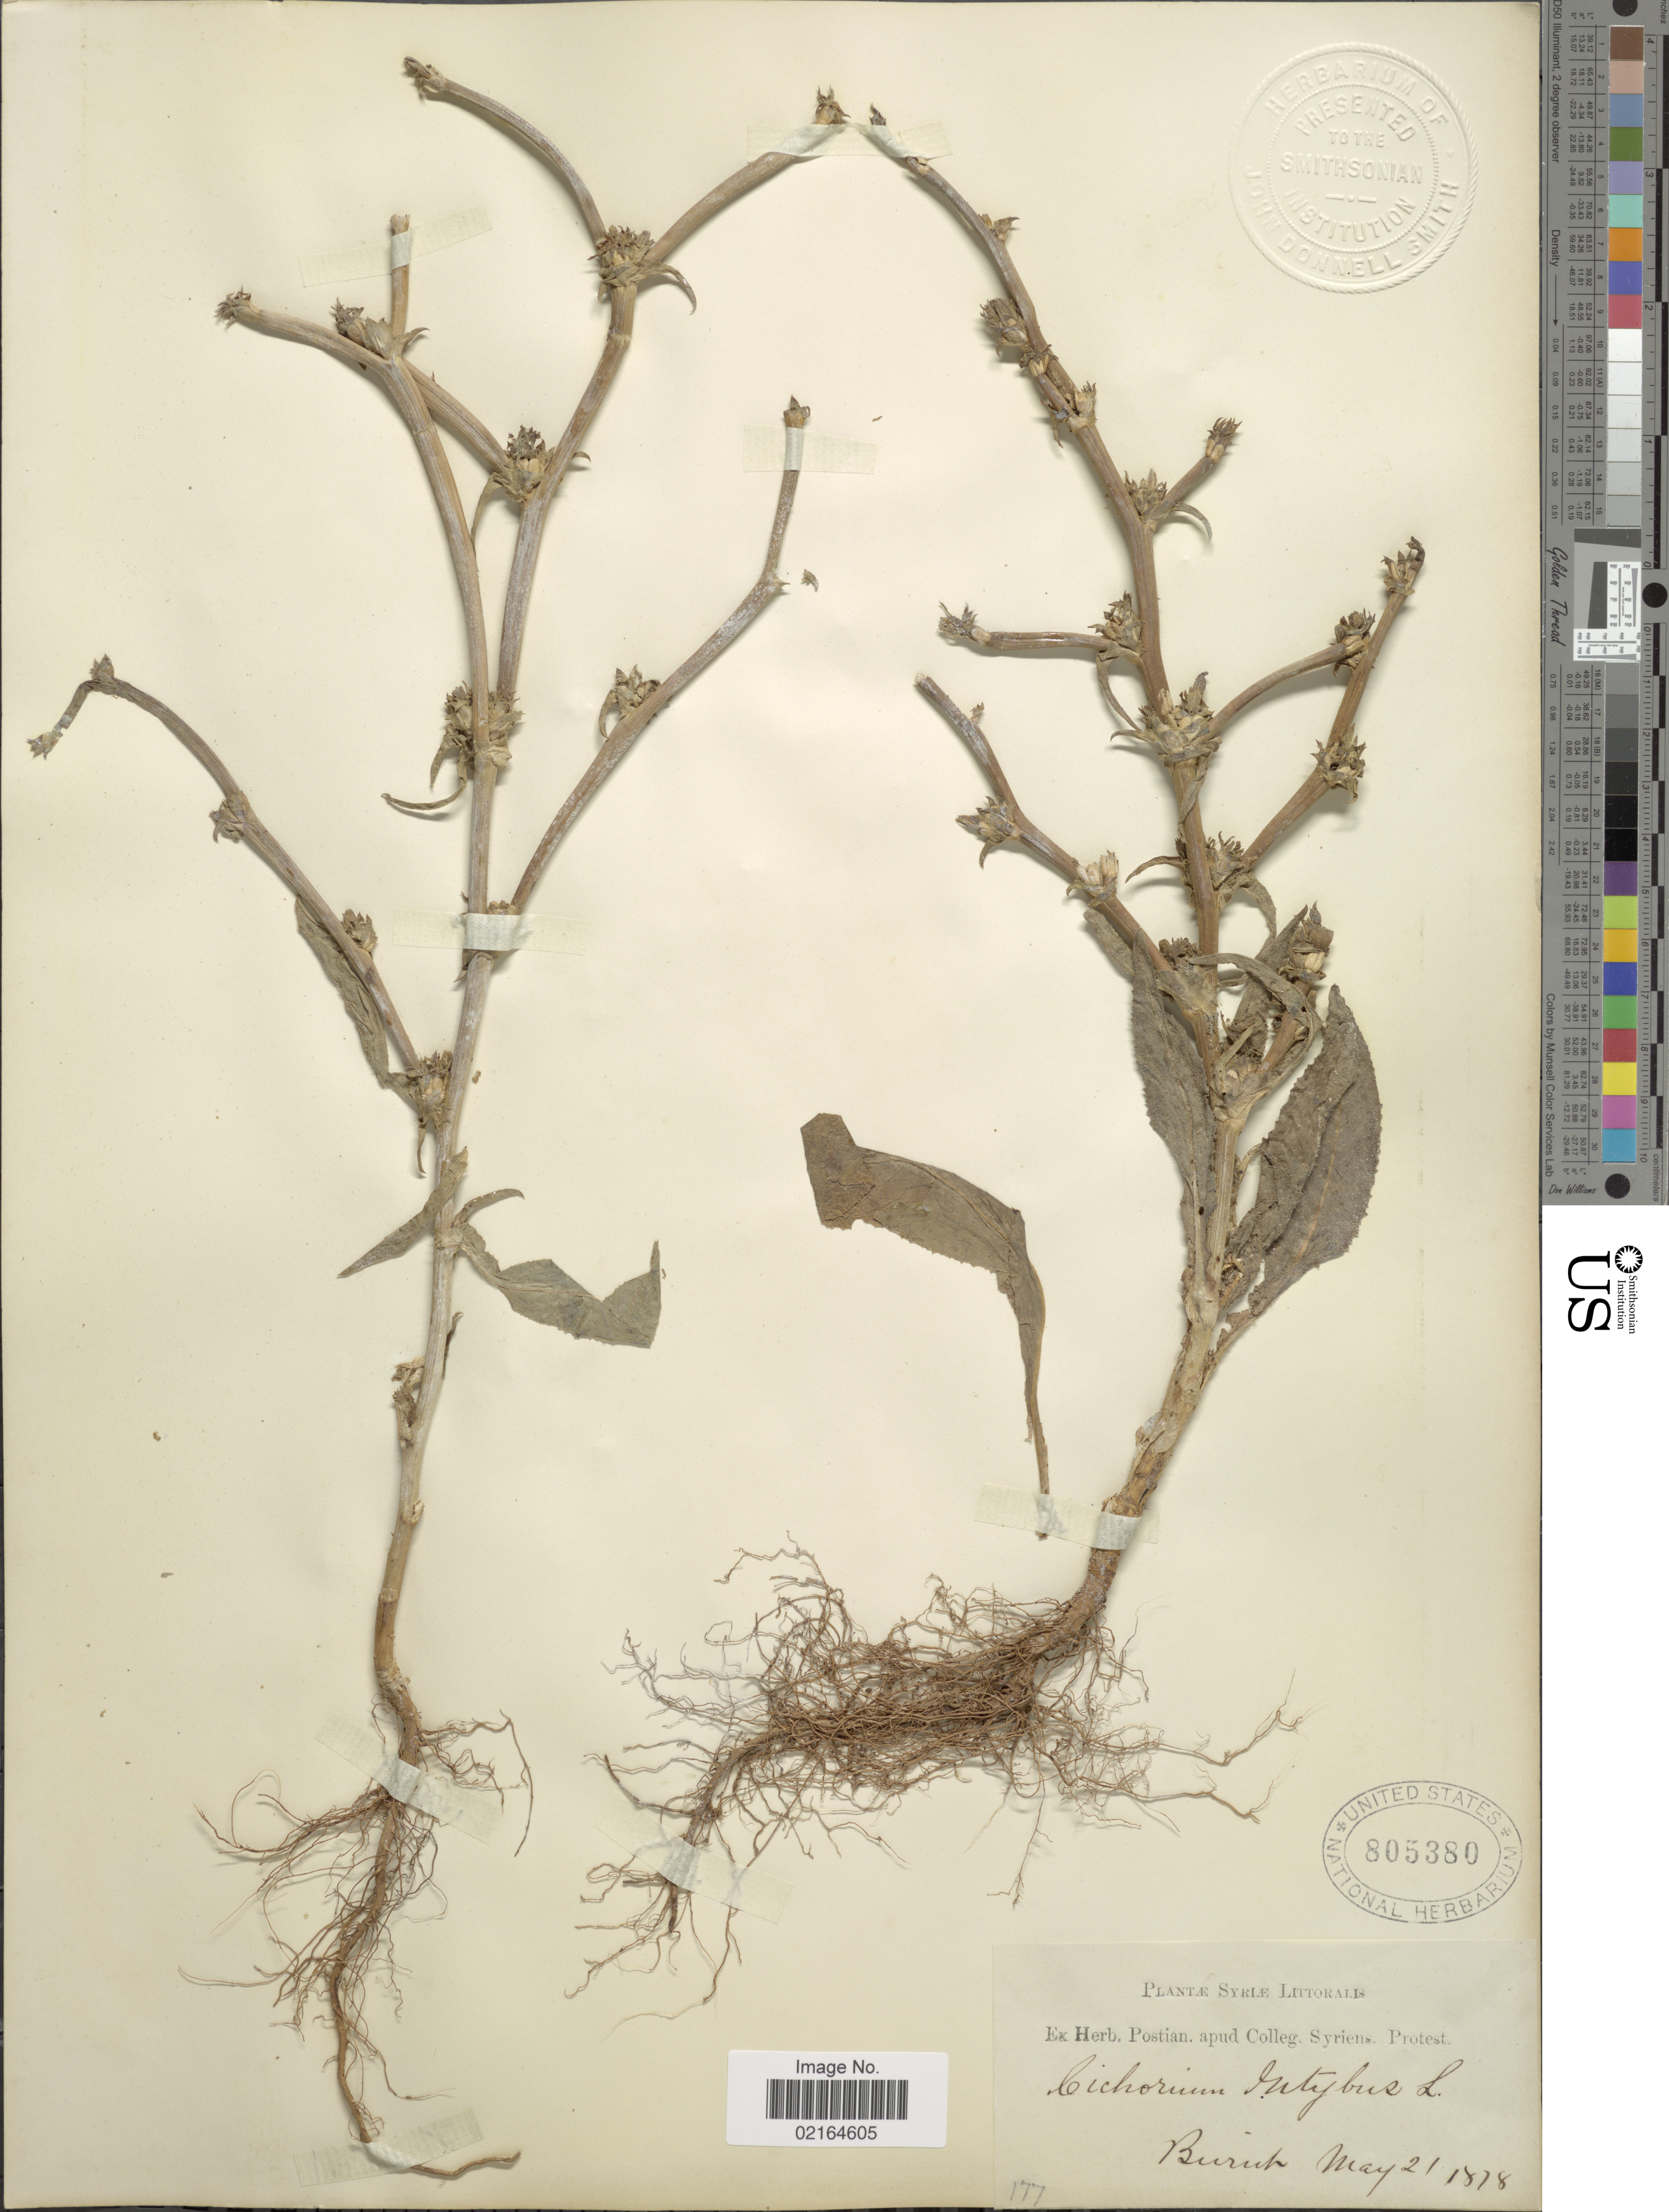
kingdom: Plantae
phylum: Tracheophyta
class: Magnoliopsida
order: Asterales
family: Asteraceae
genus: Cichorium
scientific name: Cichorium intybus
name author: L.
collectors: ex herb. Postian. apud Colleg. Syriens. Protest. USE "Fannie P. A. Shepard" (10308853) AS PRIMARY COLLECTOR INSTEAD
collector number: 177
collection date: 1878-05-21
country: Syria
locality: Syriae Littoralis, Burut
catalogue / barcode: US 805389